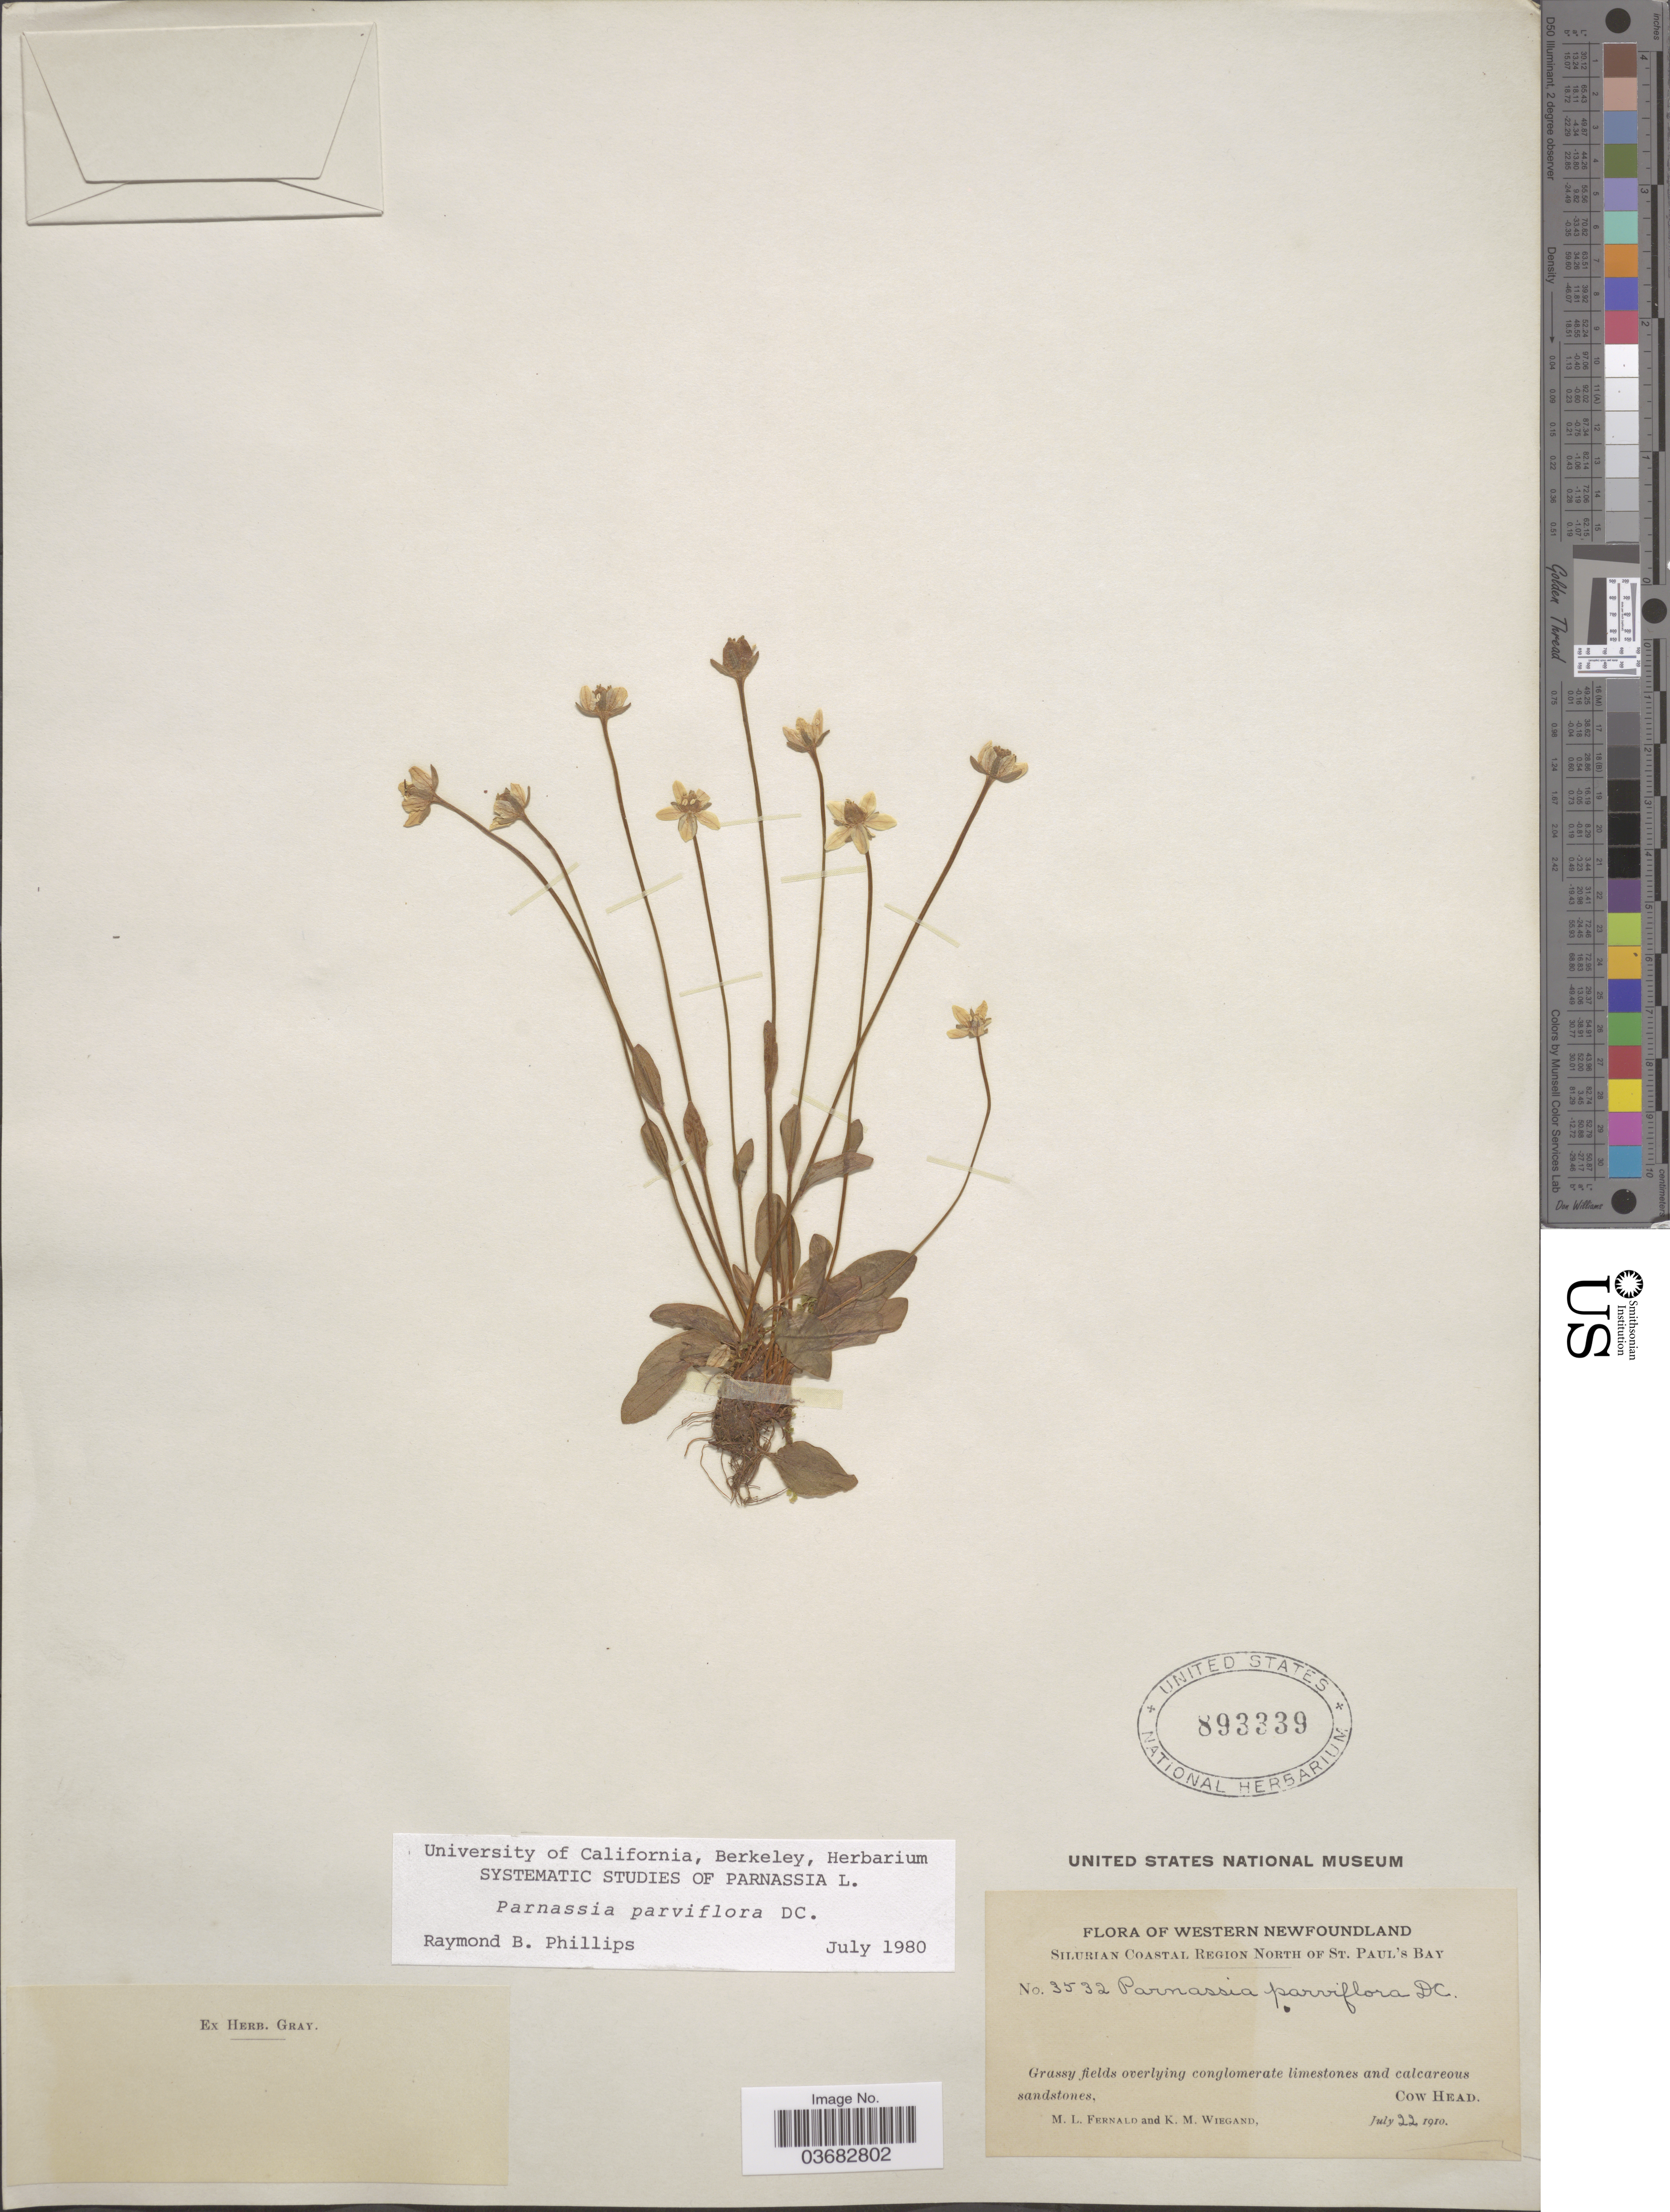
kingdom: Plantae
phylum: Tracheophyta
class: Magnoliopsida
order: Celastrales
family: Parnassiaceae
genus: Parnassia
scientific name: Parnassia parviflora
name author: DC.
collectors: M. L. Fernald & K. M. Wiegand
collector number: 3532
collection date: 1910-07-22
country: Canada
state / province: Newfoundland and Labrador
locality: Western Newfoundland. Silurian Coastal Region North of St. Paul's Bay. Cow Head.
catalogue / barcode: US 893339